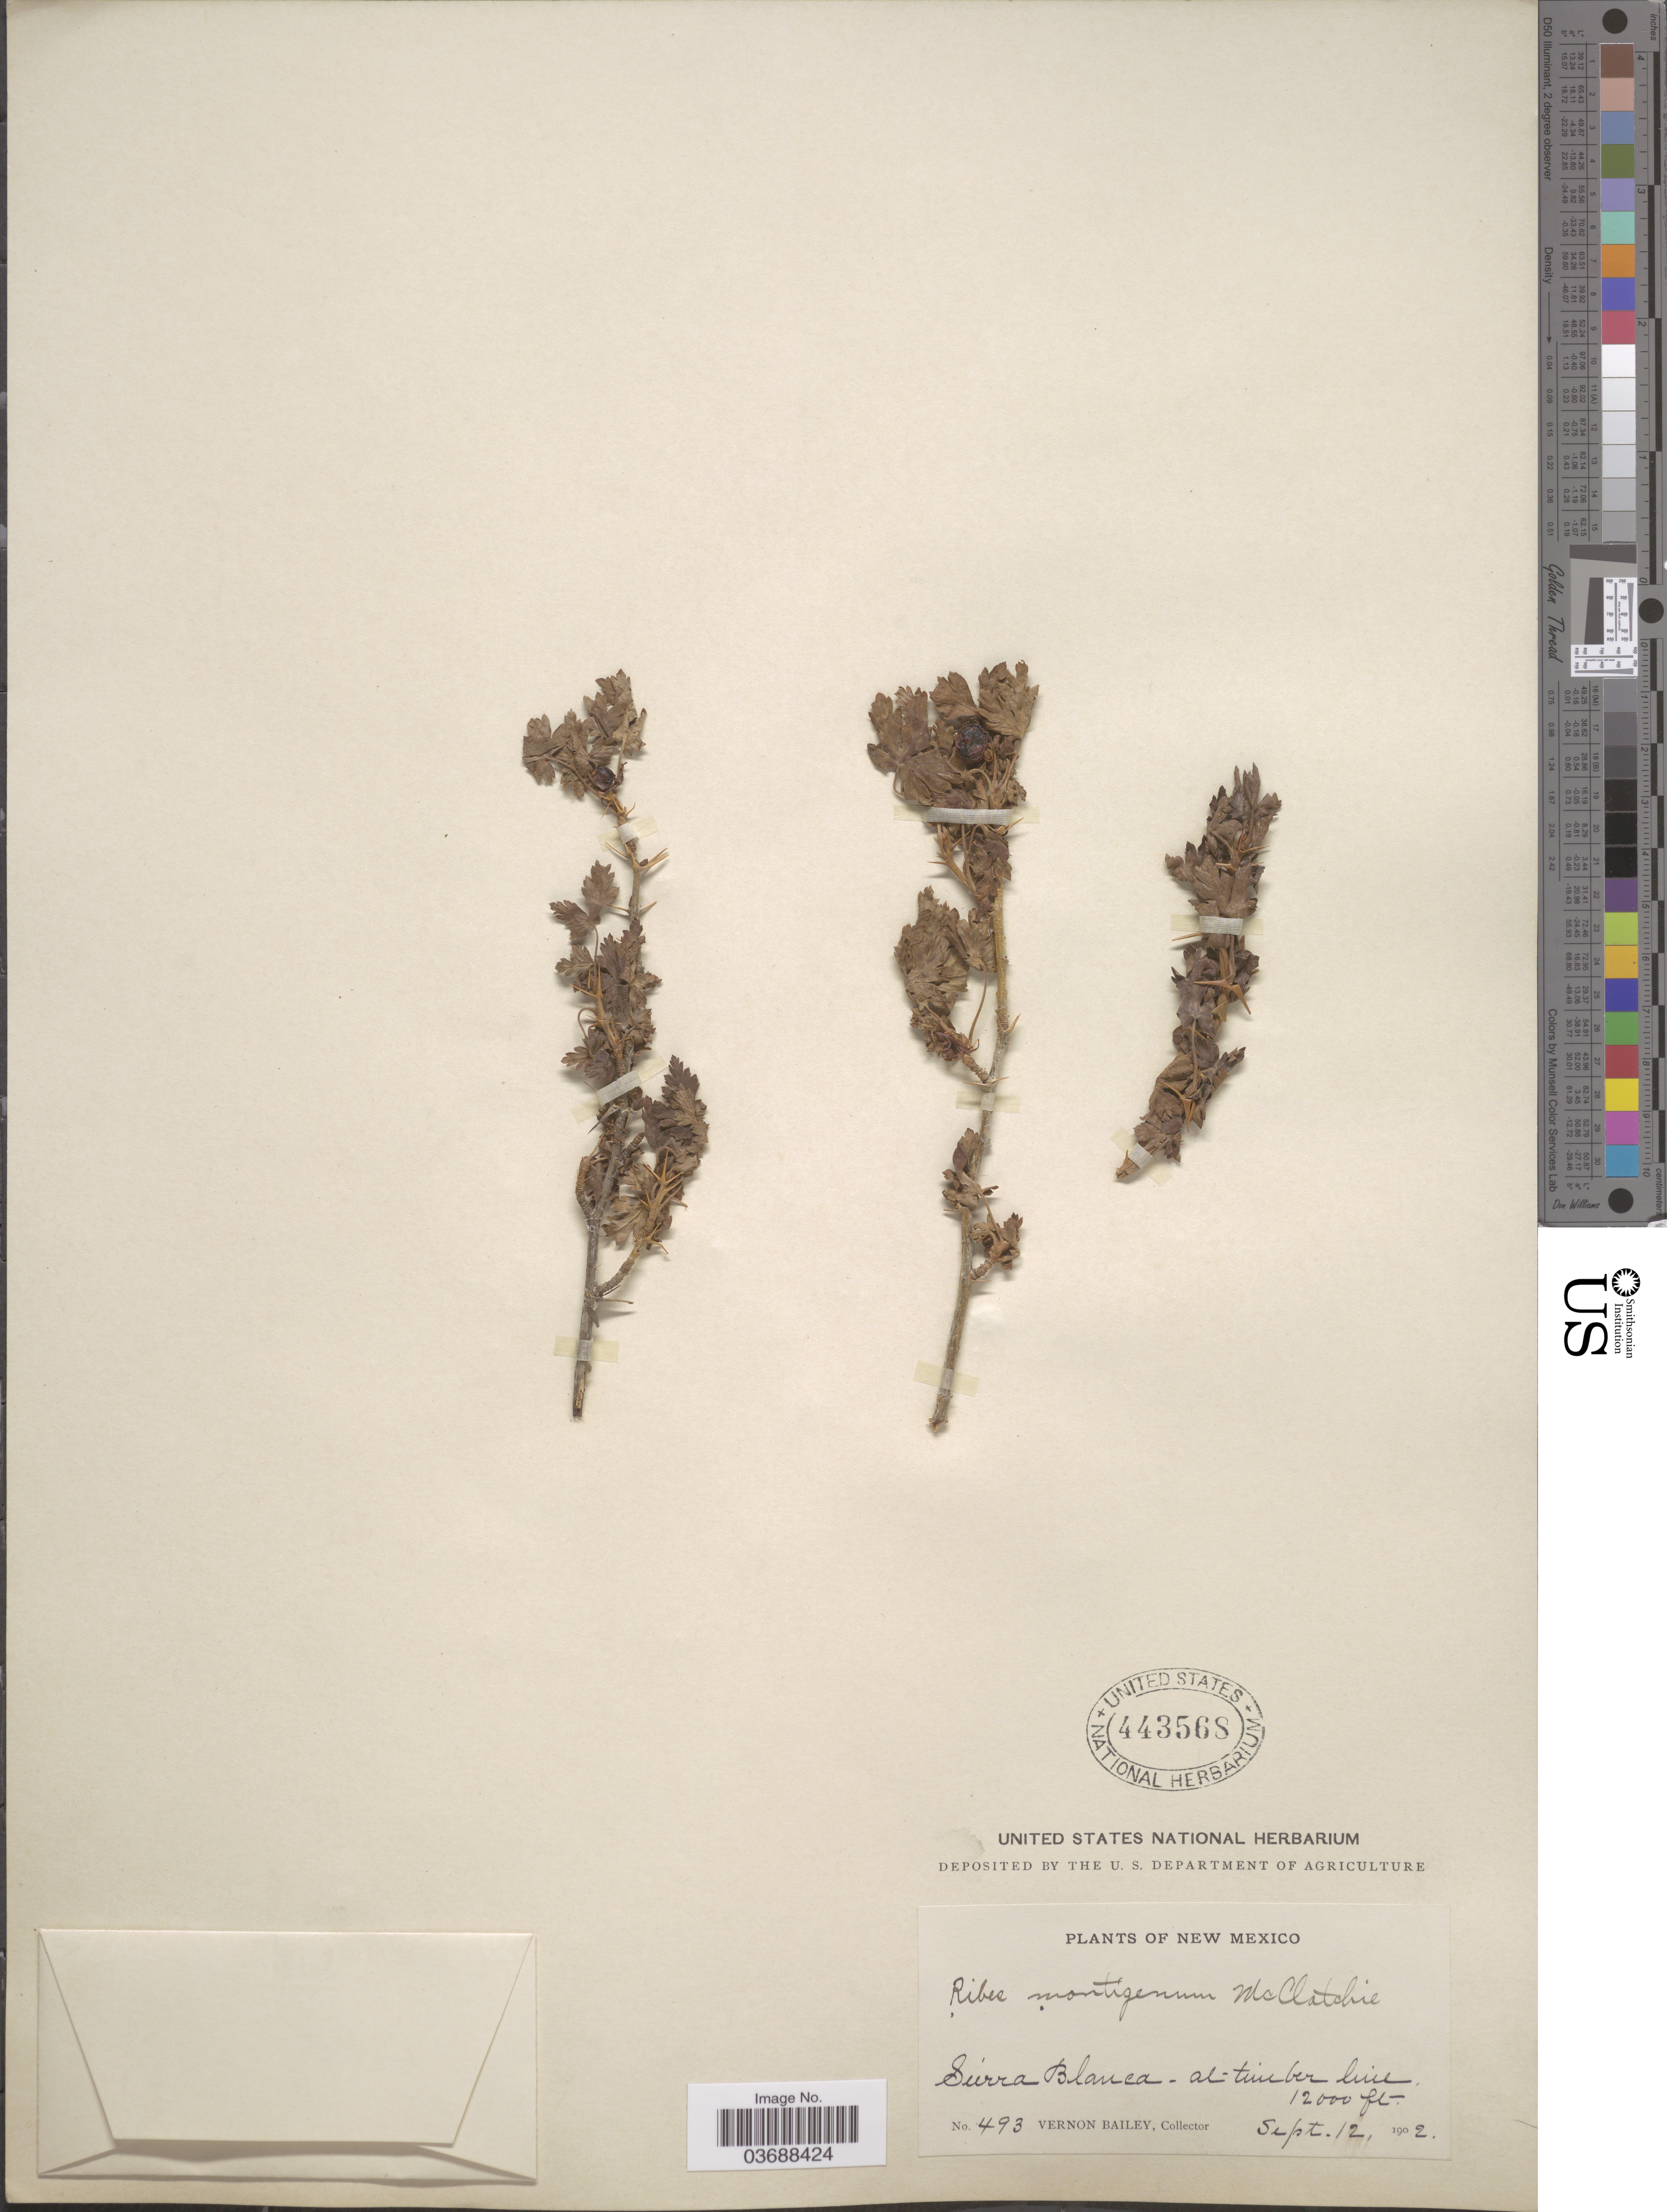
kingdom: Plantae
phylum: Tracheophyta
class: Magnoliopsida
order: Saxifragales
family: Grossulariaceae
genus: Ribes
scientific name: Ribes montigenum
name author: McClatchie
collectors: V. O. Bailey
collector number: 493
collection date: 1902-09-12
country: United States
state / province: New Mexico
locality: Sierra Blanca - at timber line.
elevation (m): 3658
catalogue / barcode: US 443568